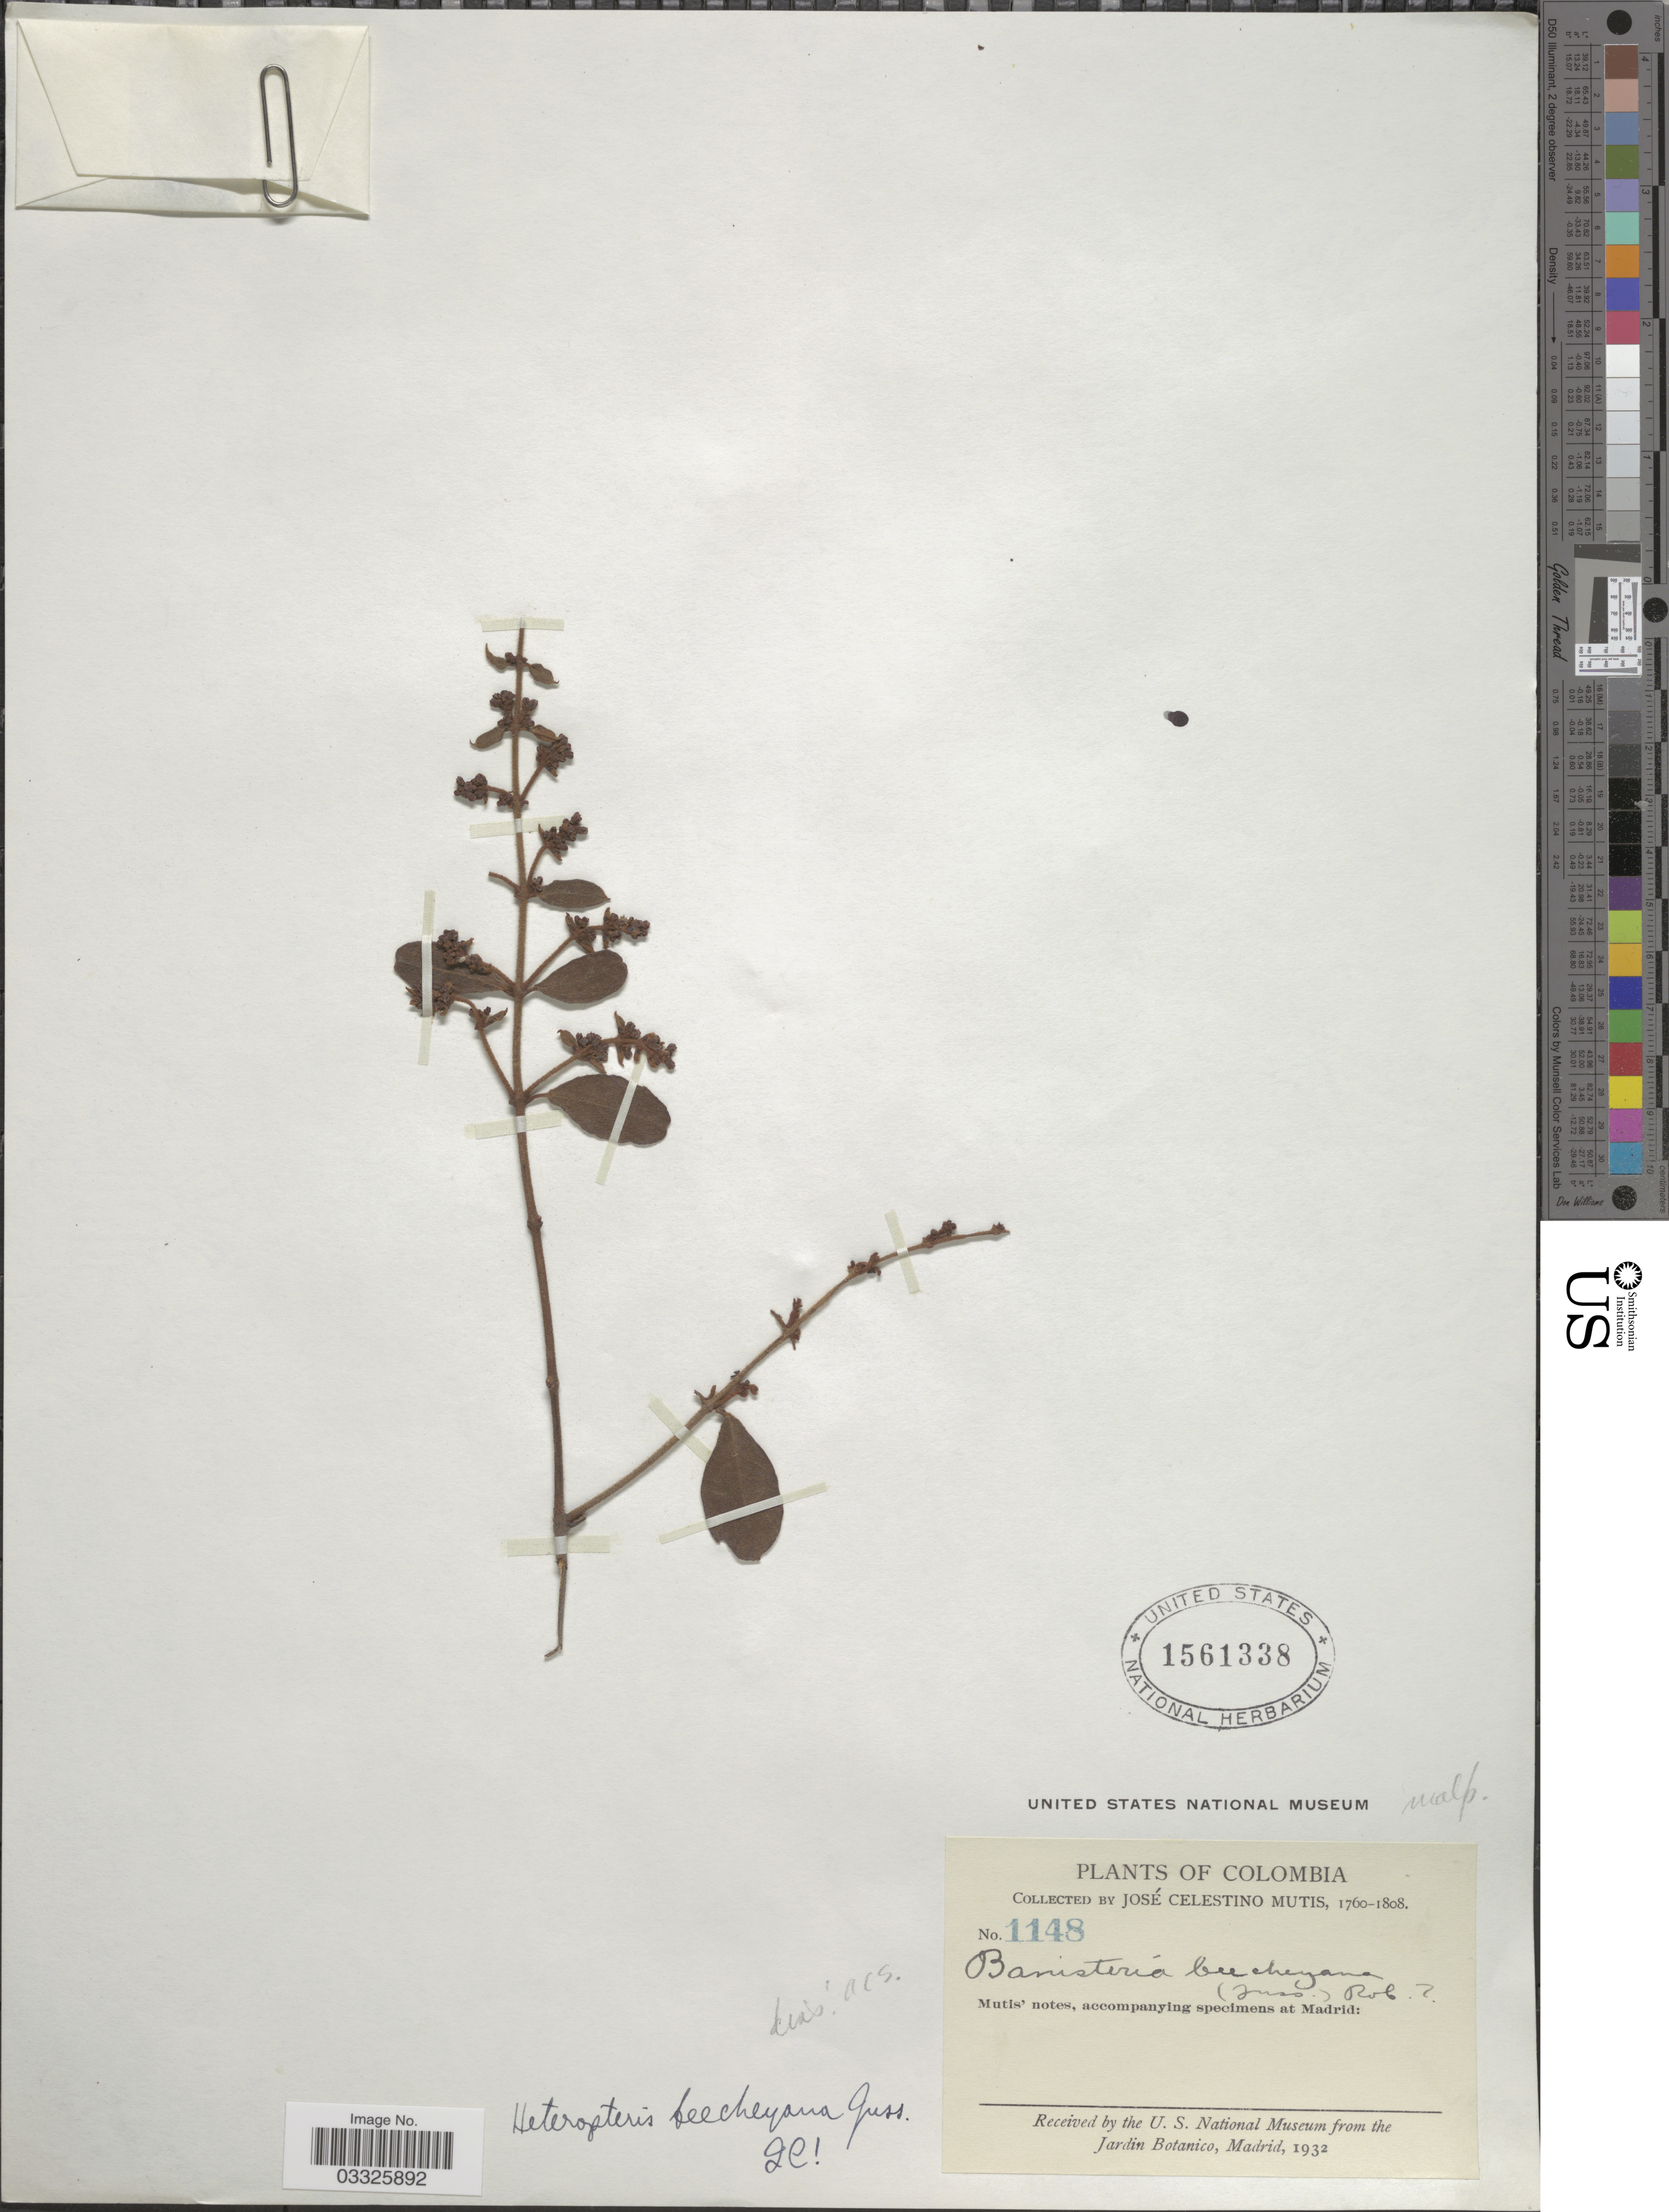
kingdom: Plantae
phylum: Tracheophyta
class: Magnoliopsida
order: Malpighiales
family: Malpighiaceae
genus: Heteropterys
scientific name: Heteropterys beecheyana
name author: A. Juss.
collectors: J. C. B. Mutis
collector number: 1148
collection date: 1760/1808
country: Colombia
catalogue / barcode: US 1561338